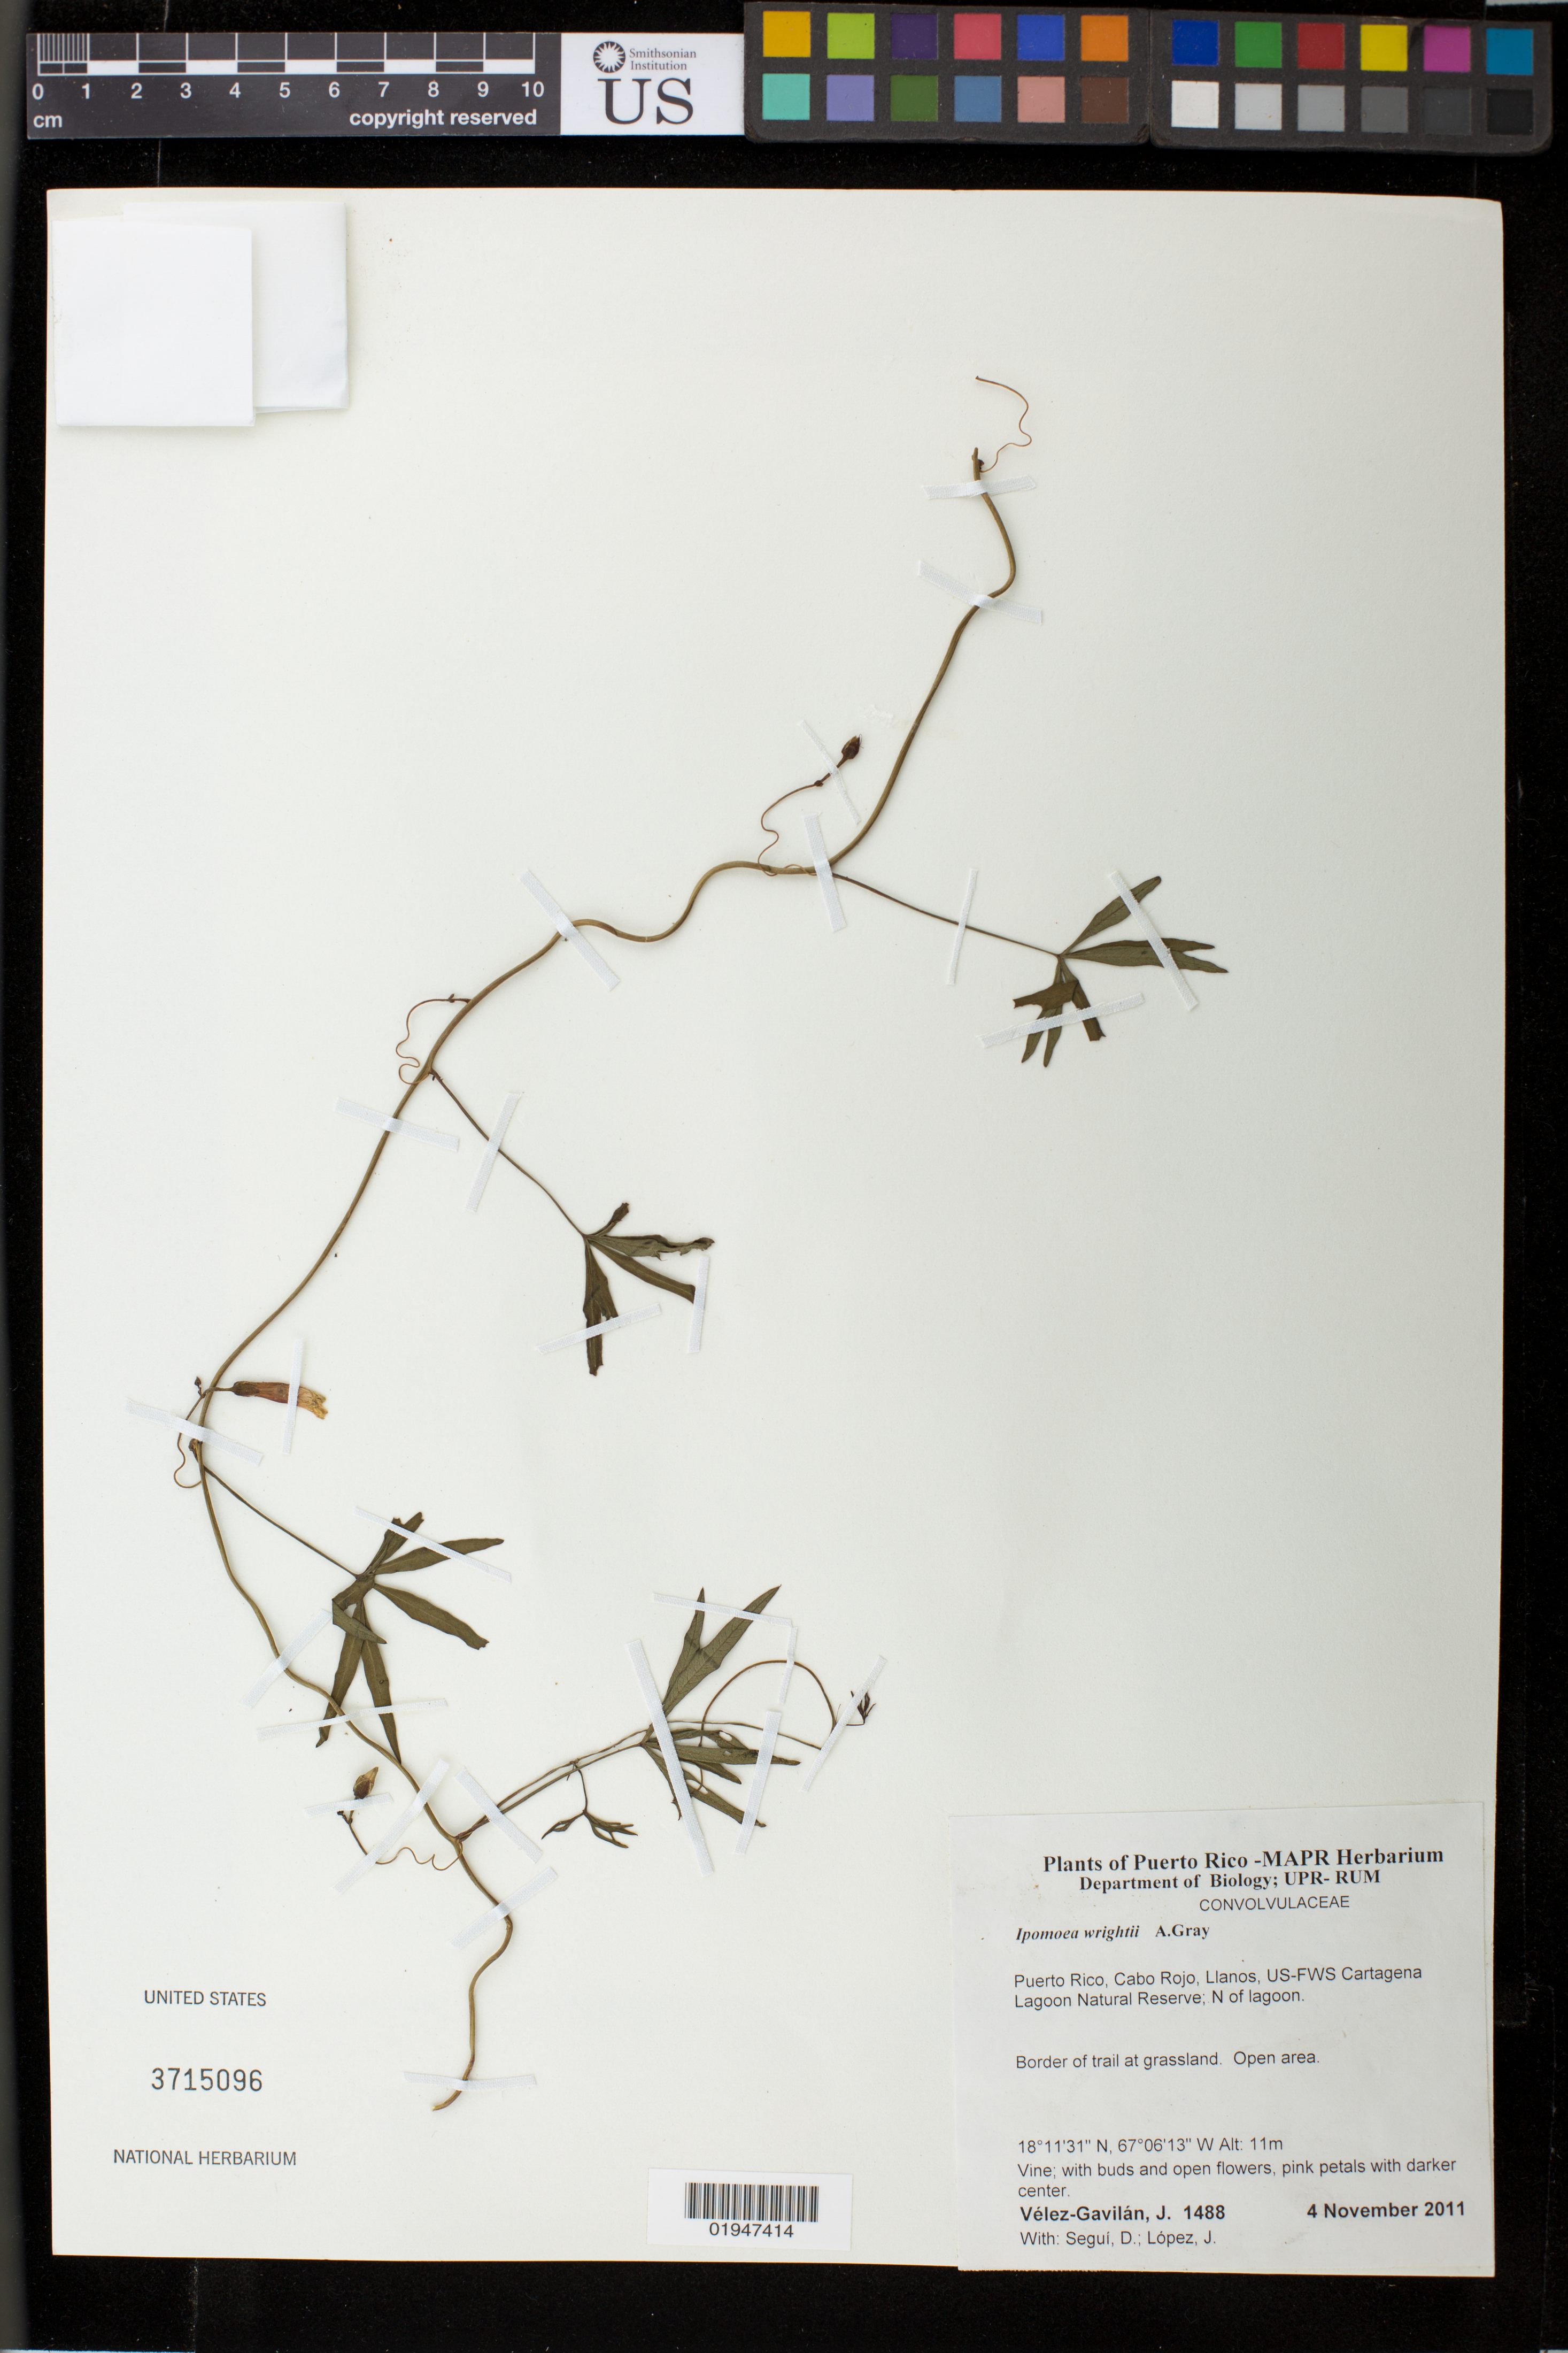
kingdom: Plantae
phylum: Tracheophyta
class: Magnoliopsida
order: Solanales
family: Convolvulaceae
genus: Ipomoea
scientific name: Ipomoea wrightii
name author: A. Gray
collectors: J. Vélez-Gavilán, D. Seguí & J. Lopez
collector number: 1488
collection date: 2011-11-04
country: Puerto Rico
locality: Cabo Rojo, Llanos, US-FWS Catagena Lagoon Natural Reserve; N of lagoon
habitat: Border of trail at grassland. Open area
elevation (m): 11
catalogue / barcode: US 3715096